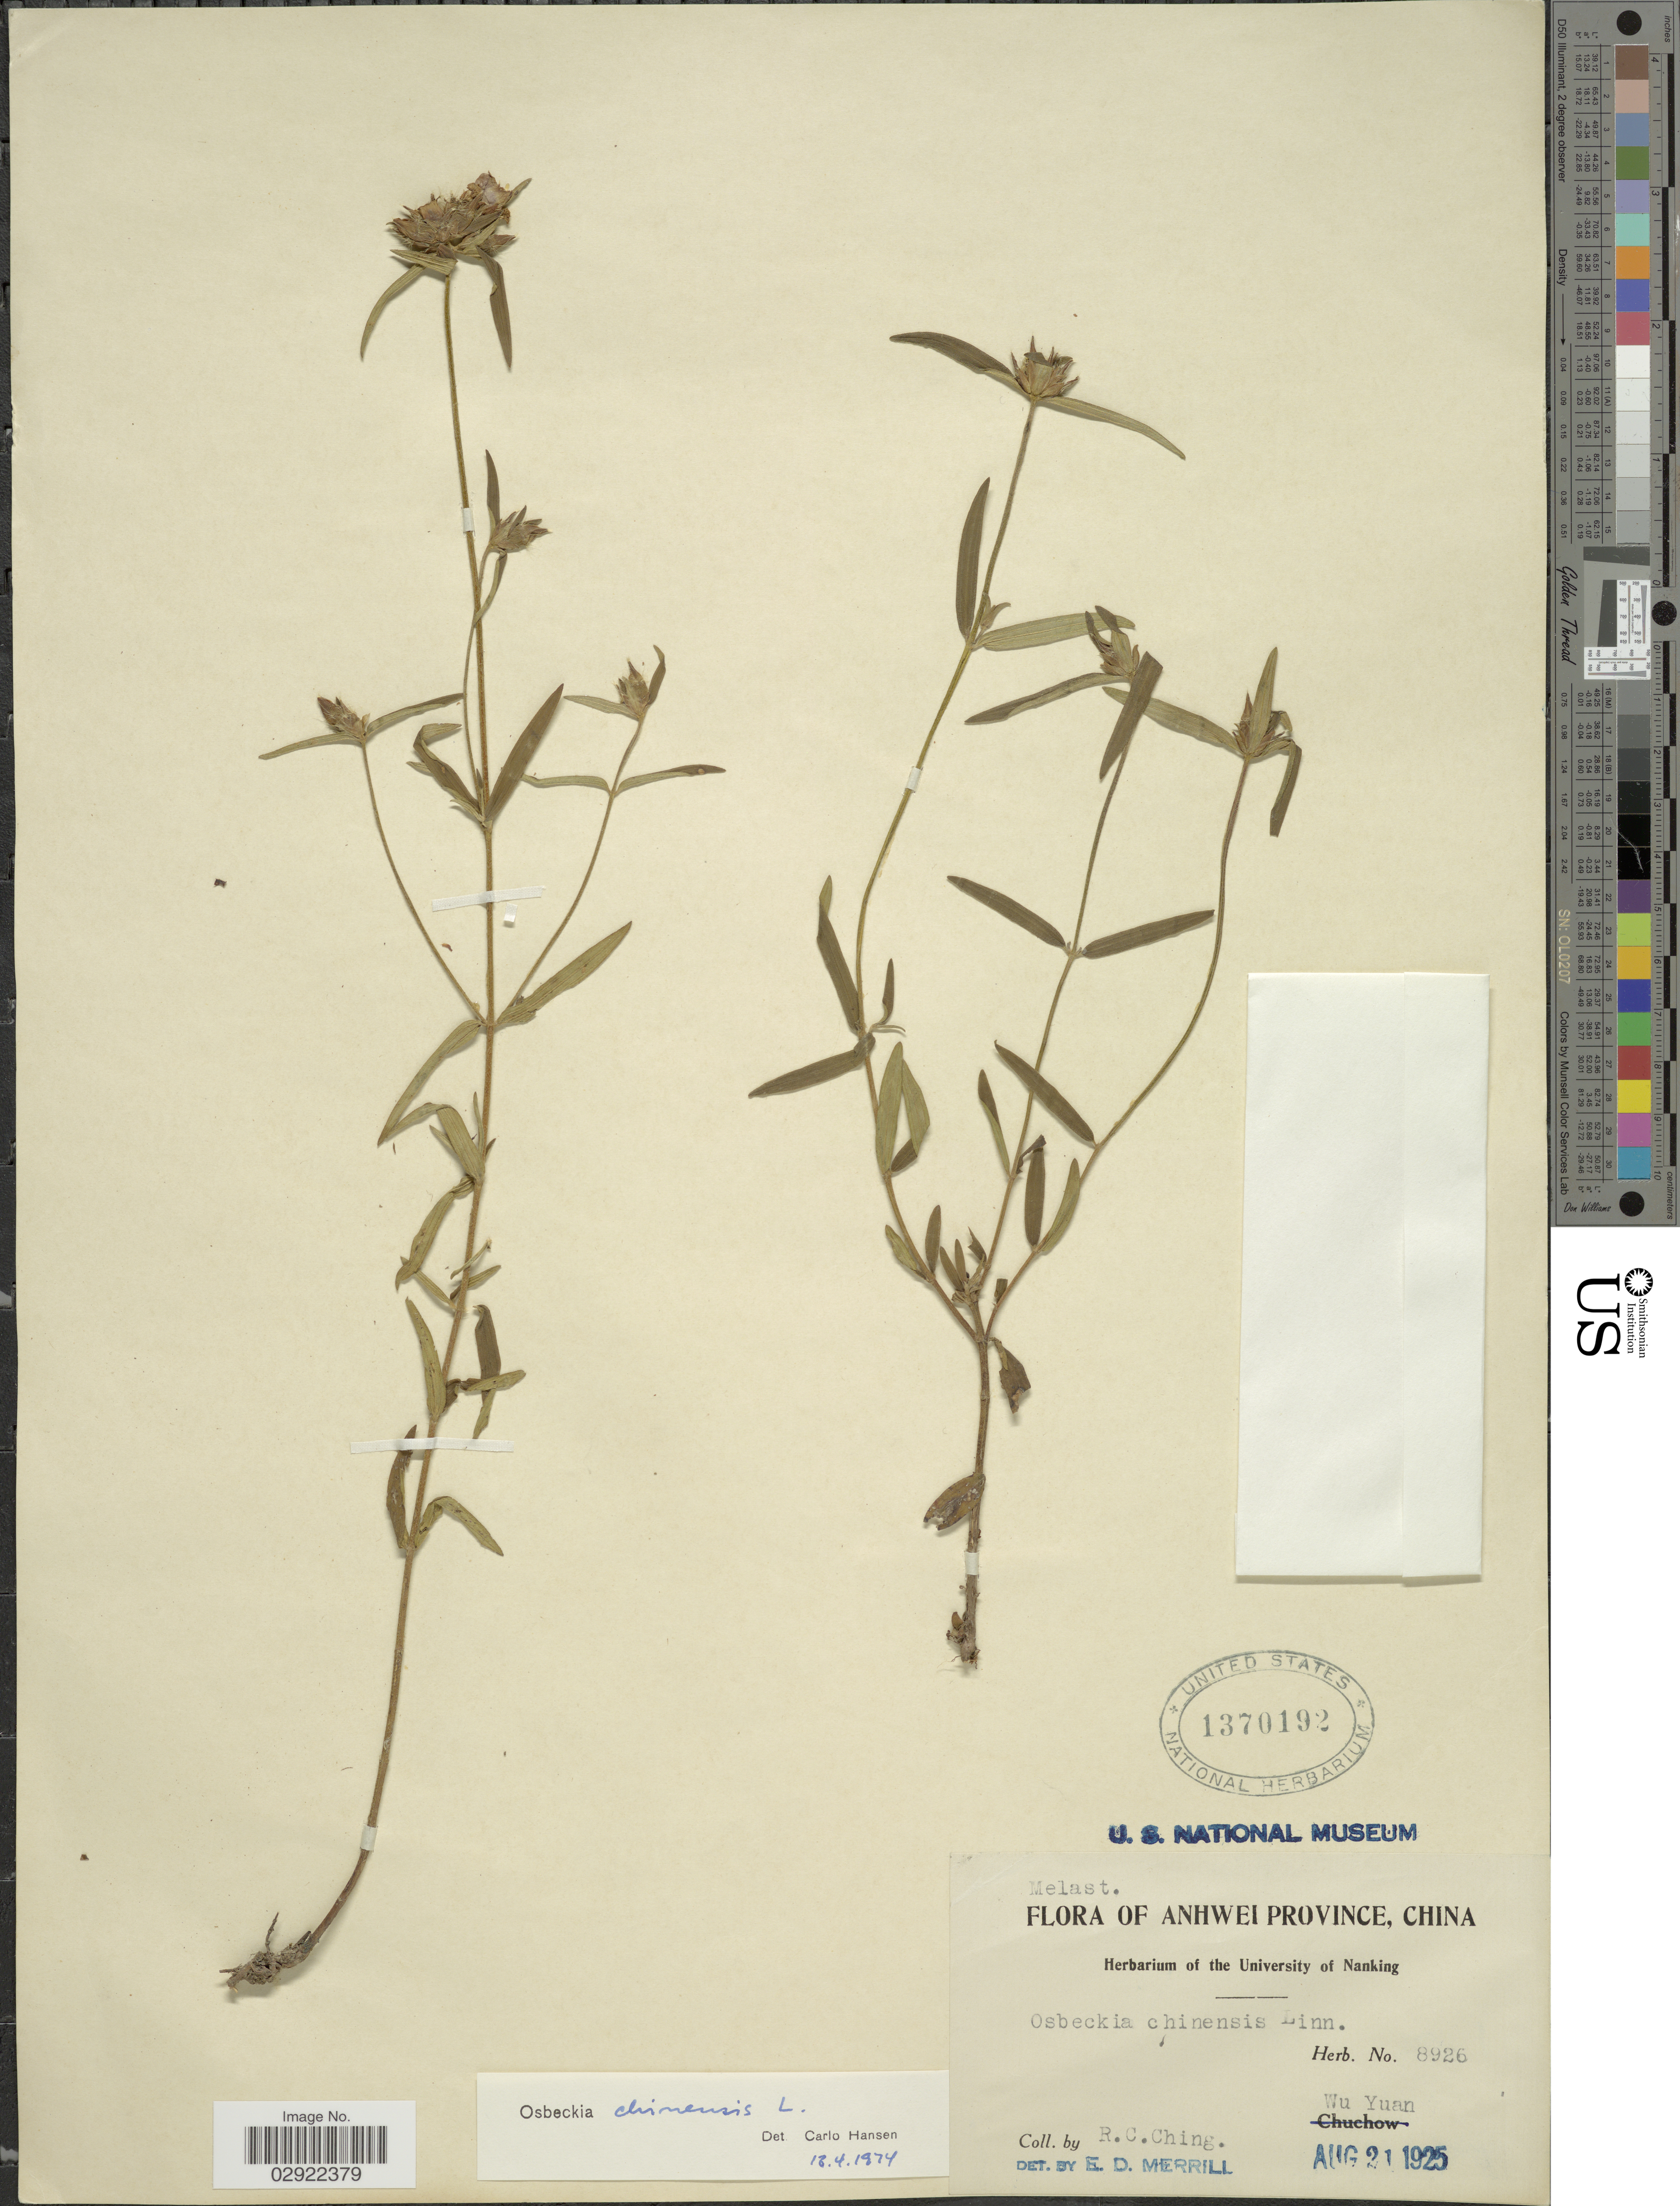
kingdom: Plantae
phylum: Tracheophyta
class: Magnoliopsida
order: Myrtales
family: Melastomataceae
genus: Osbeckia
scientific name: Osbeckia chinensis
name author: L.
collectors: R. C. Ching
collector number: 8926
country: China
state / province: Anhui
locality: Anhwei Province. Wu Yuan.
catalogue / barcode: US 1370192